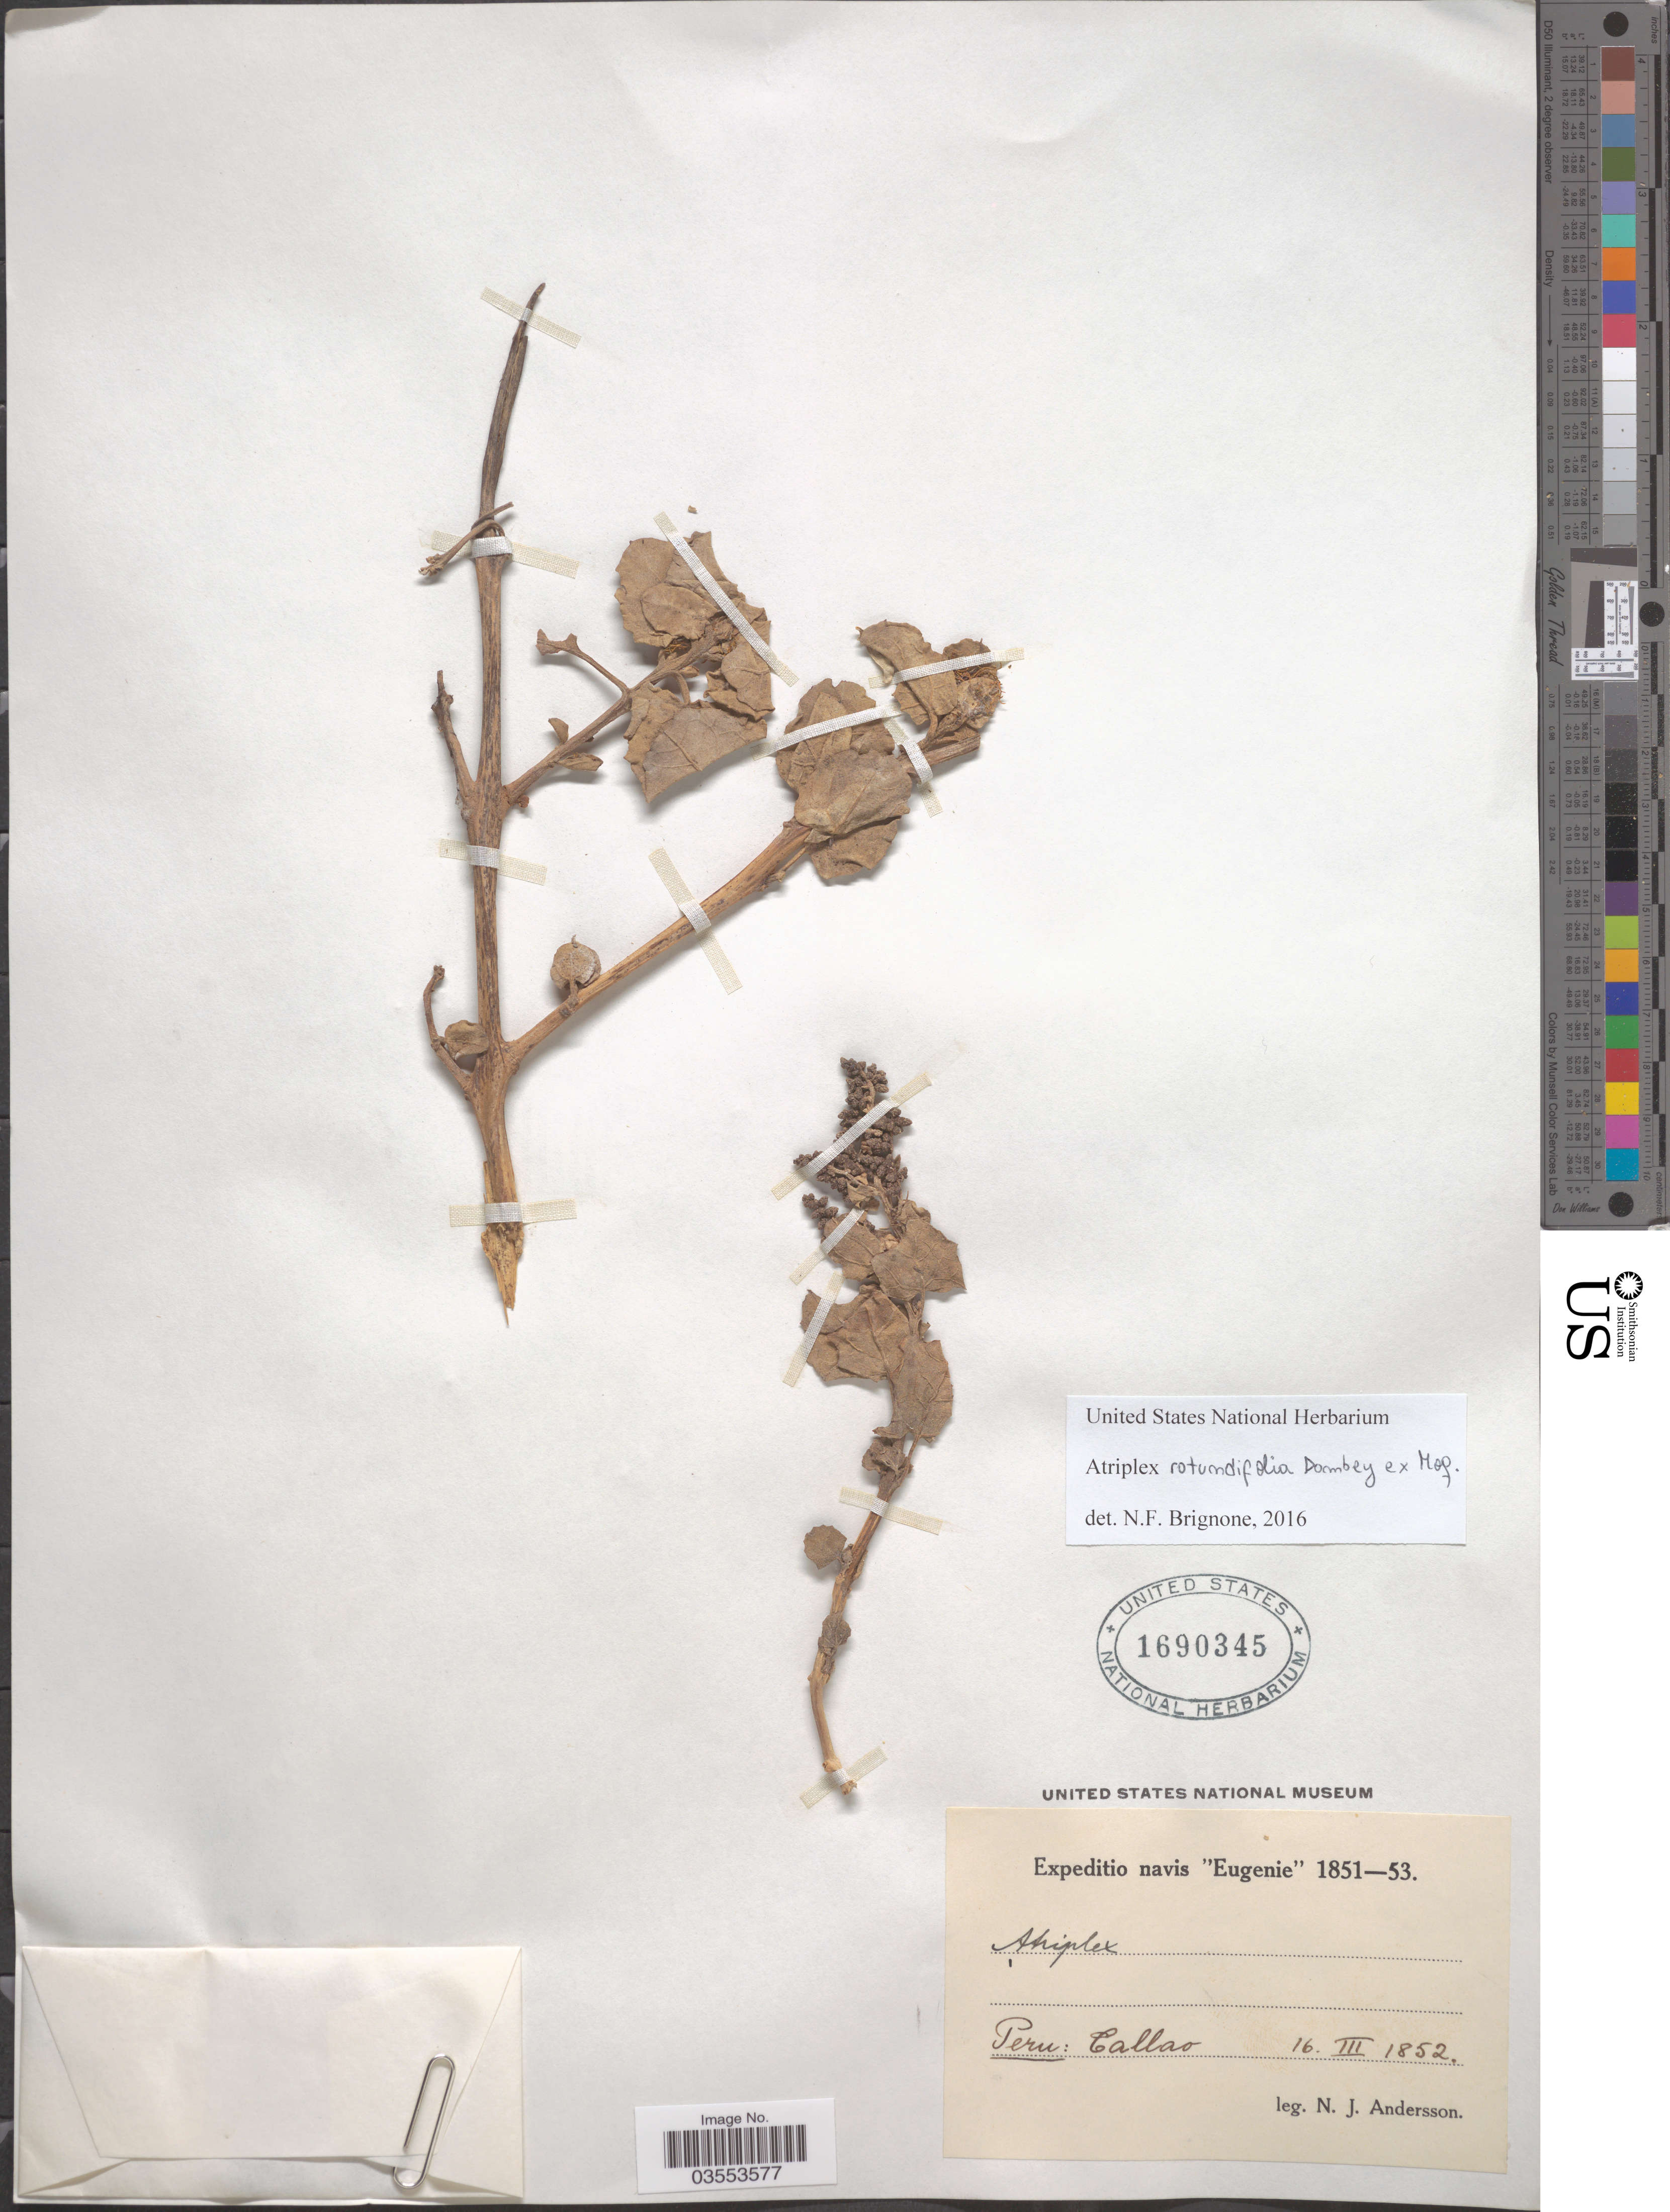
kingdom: Plantae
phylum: Tracheophyta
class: Magnoliopsida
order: Caryophyllales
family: Amaranthaceae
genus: Atriplex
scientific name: Atriplex sp.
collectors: N. J. Andersson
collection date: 1852-03-16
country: Peru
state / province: Callao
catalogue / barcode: US 1690345